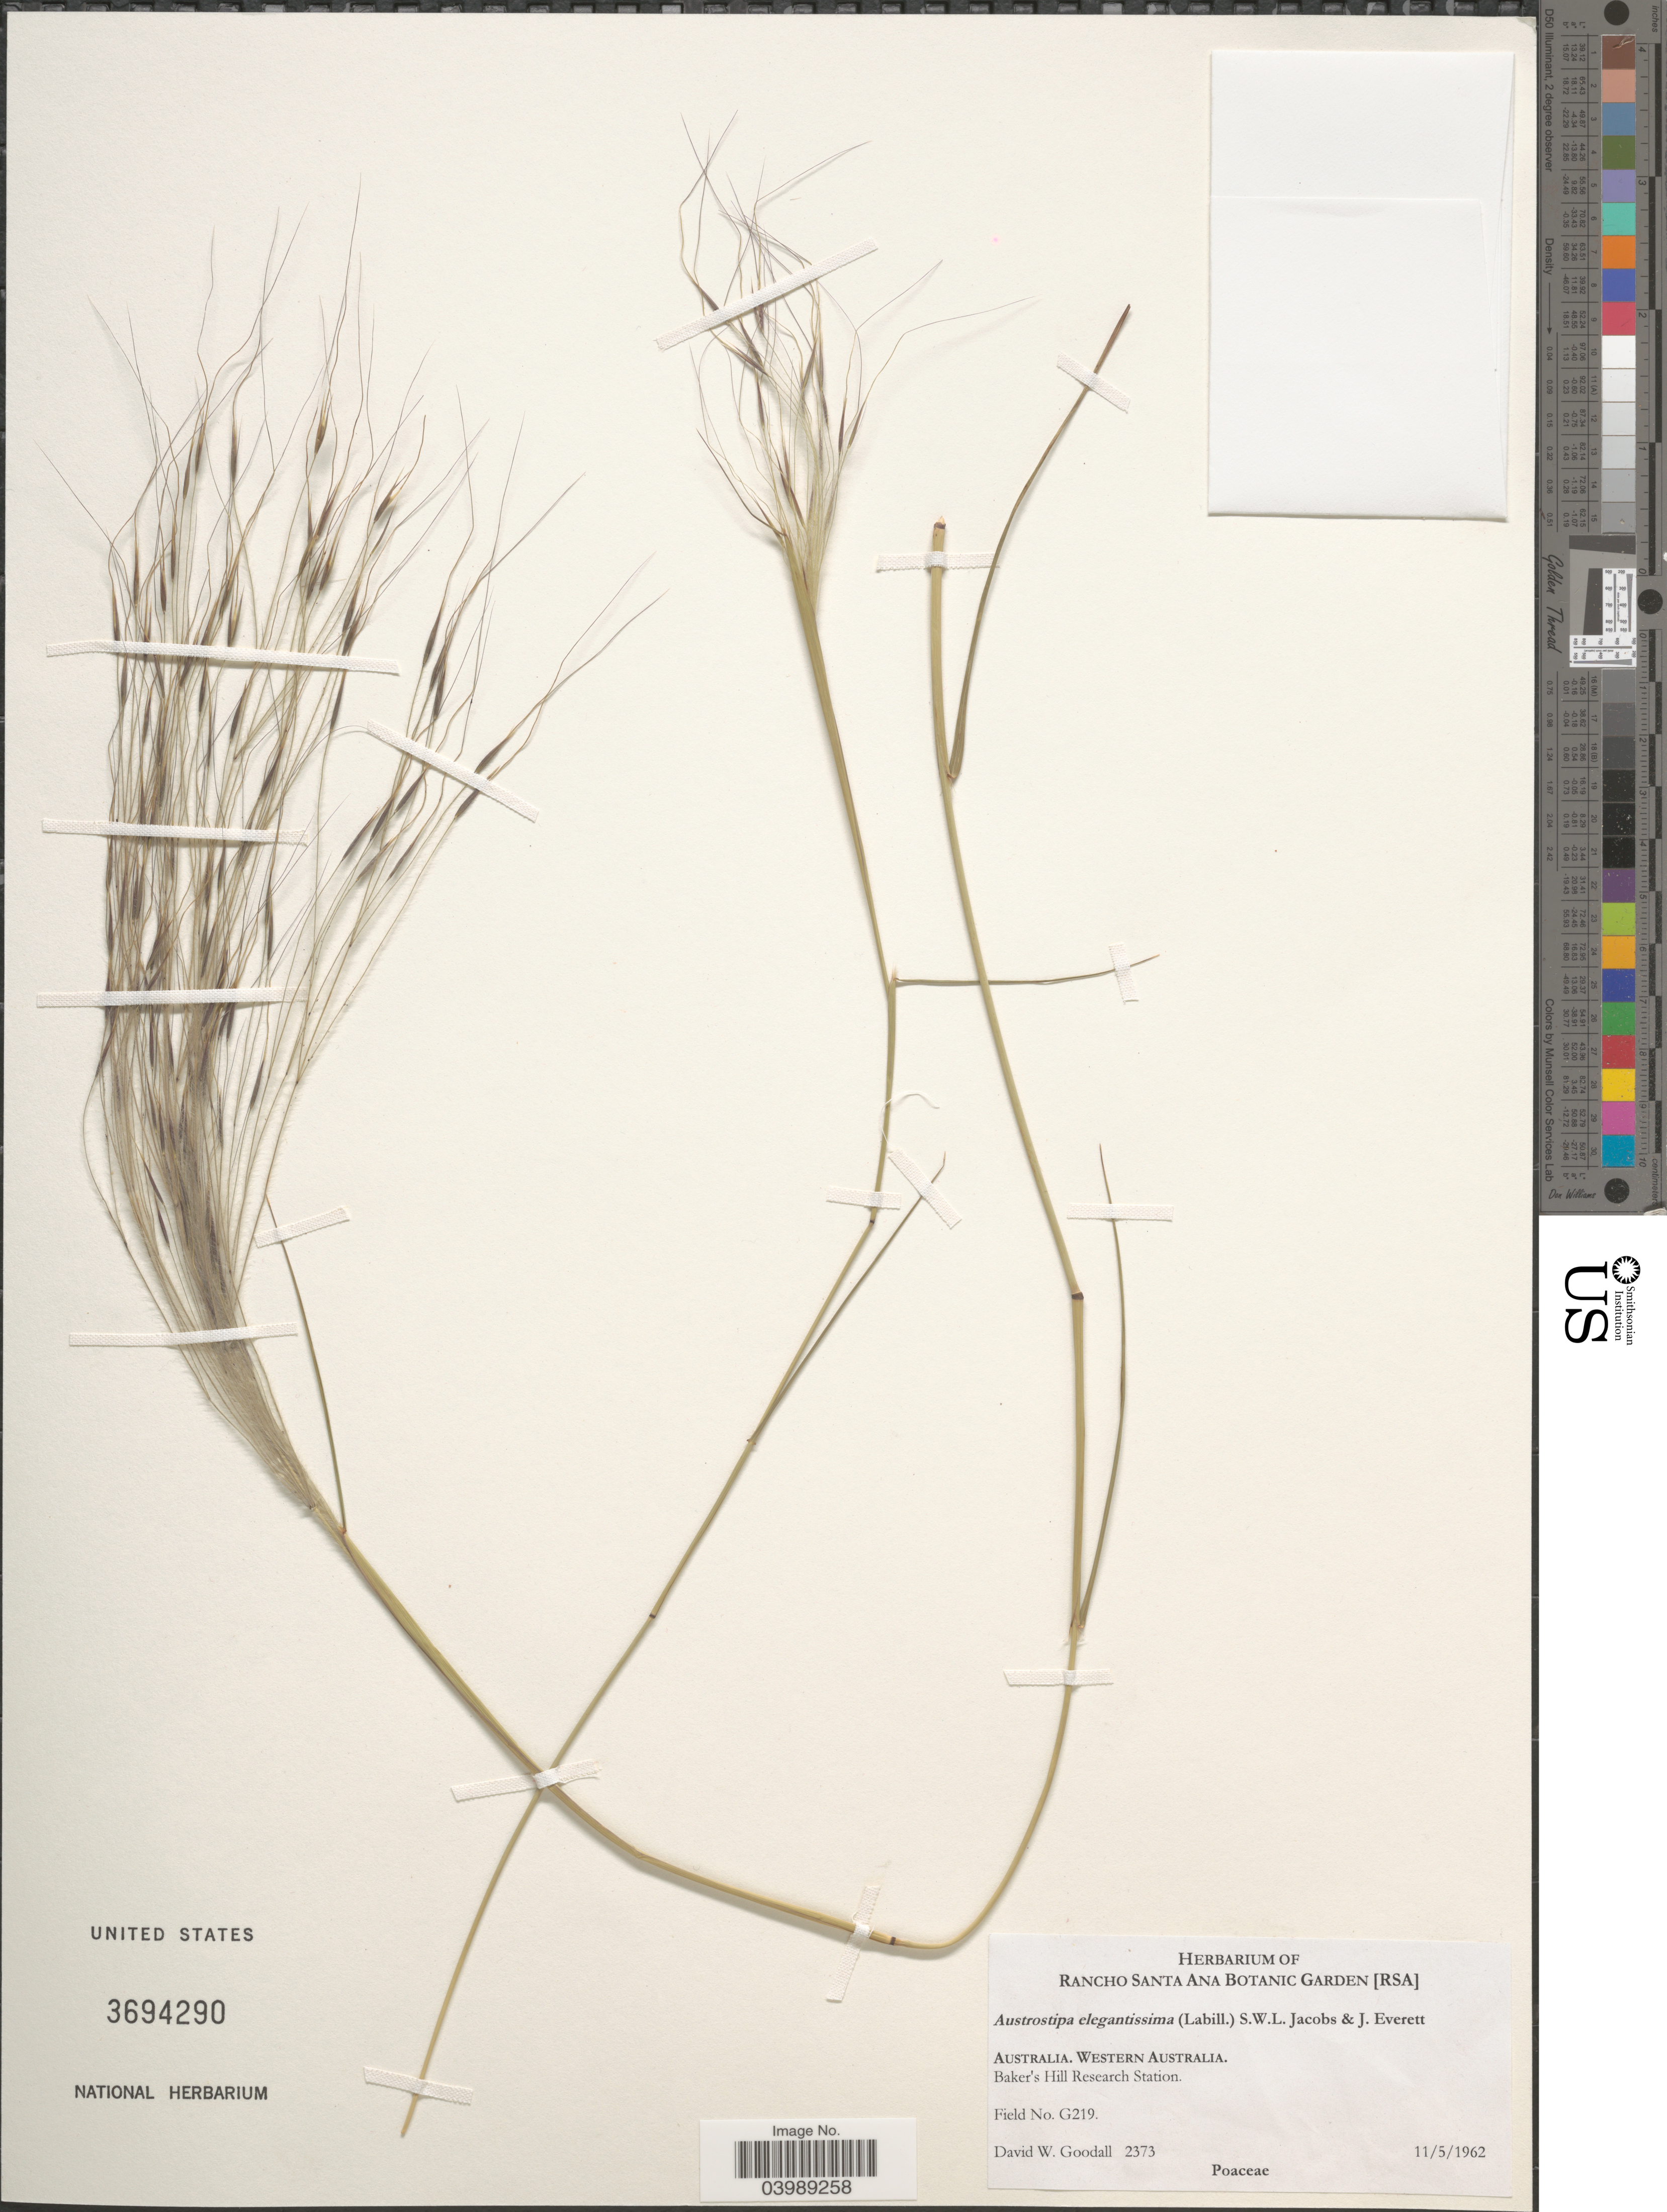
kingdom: Plantae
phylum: Tracheophyta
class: Liliopsida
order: Poales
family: Poaceae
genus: Austrostipa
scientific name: Austrostipa elegantissima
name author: (Labill.) S.W.L. Jacobs & J. Everett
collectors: D. Goodall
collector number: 2373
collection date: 1962-05-11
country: Australia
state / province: Western Australia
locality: Baker's Hill Research Station.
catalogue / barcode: US 3694290